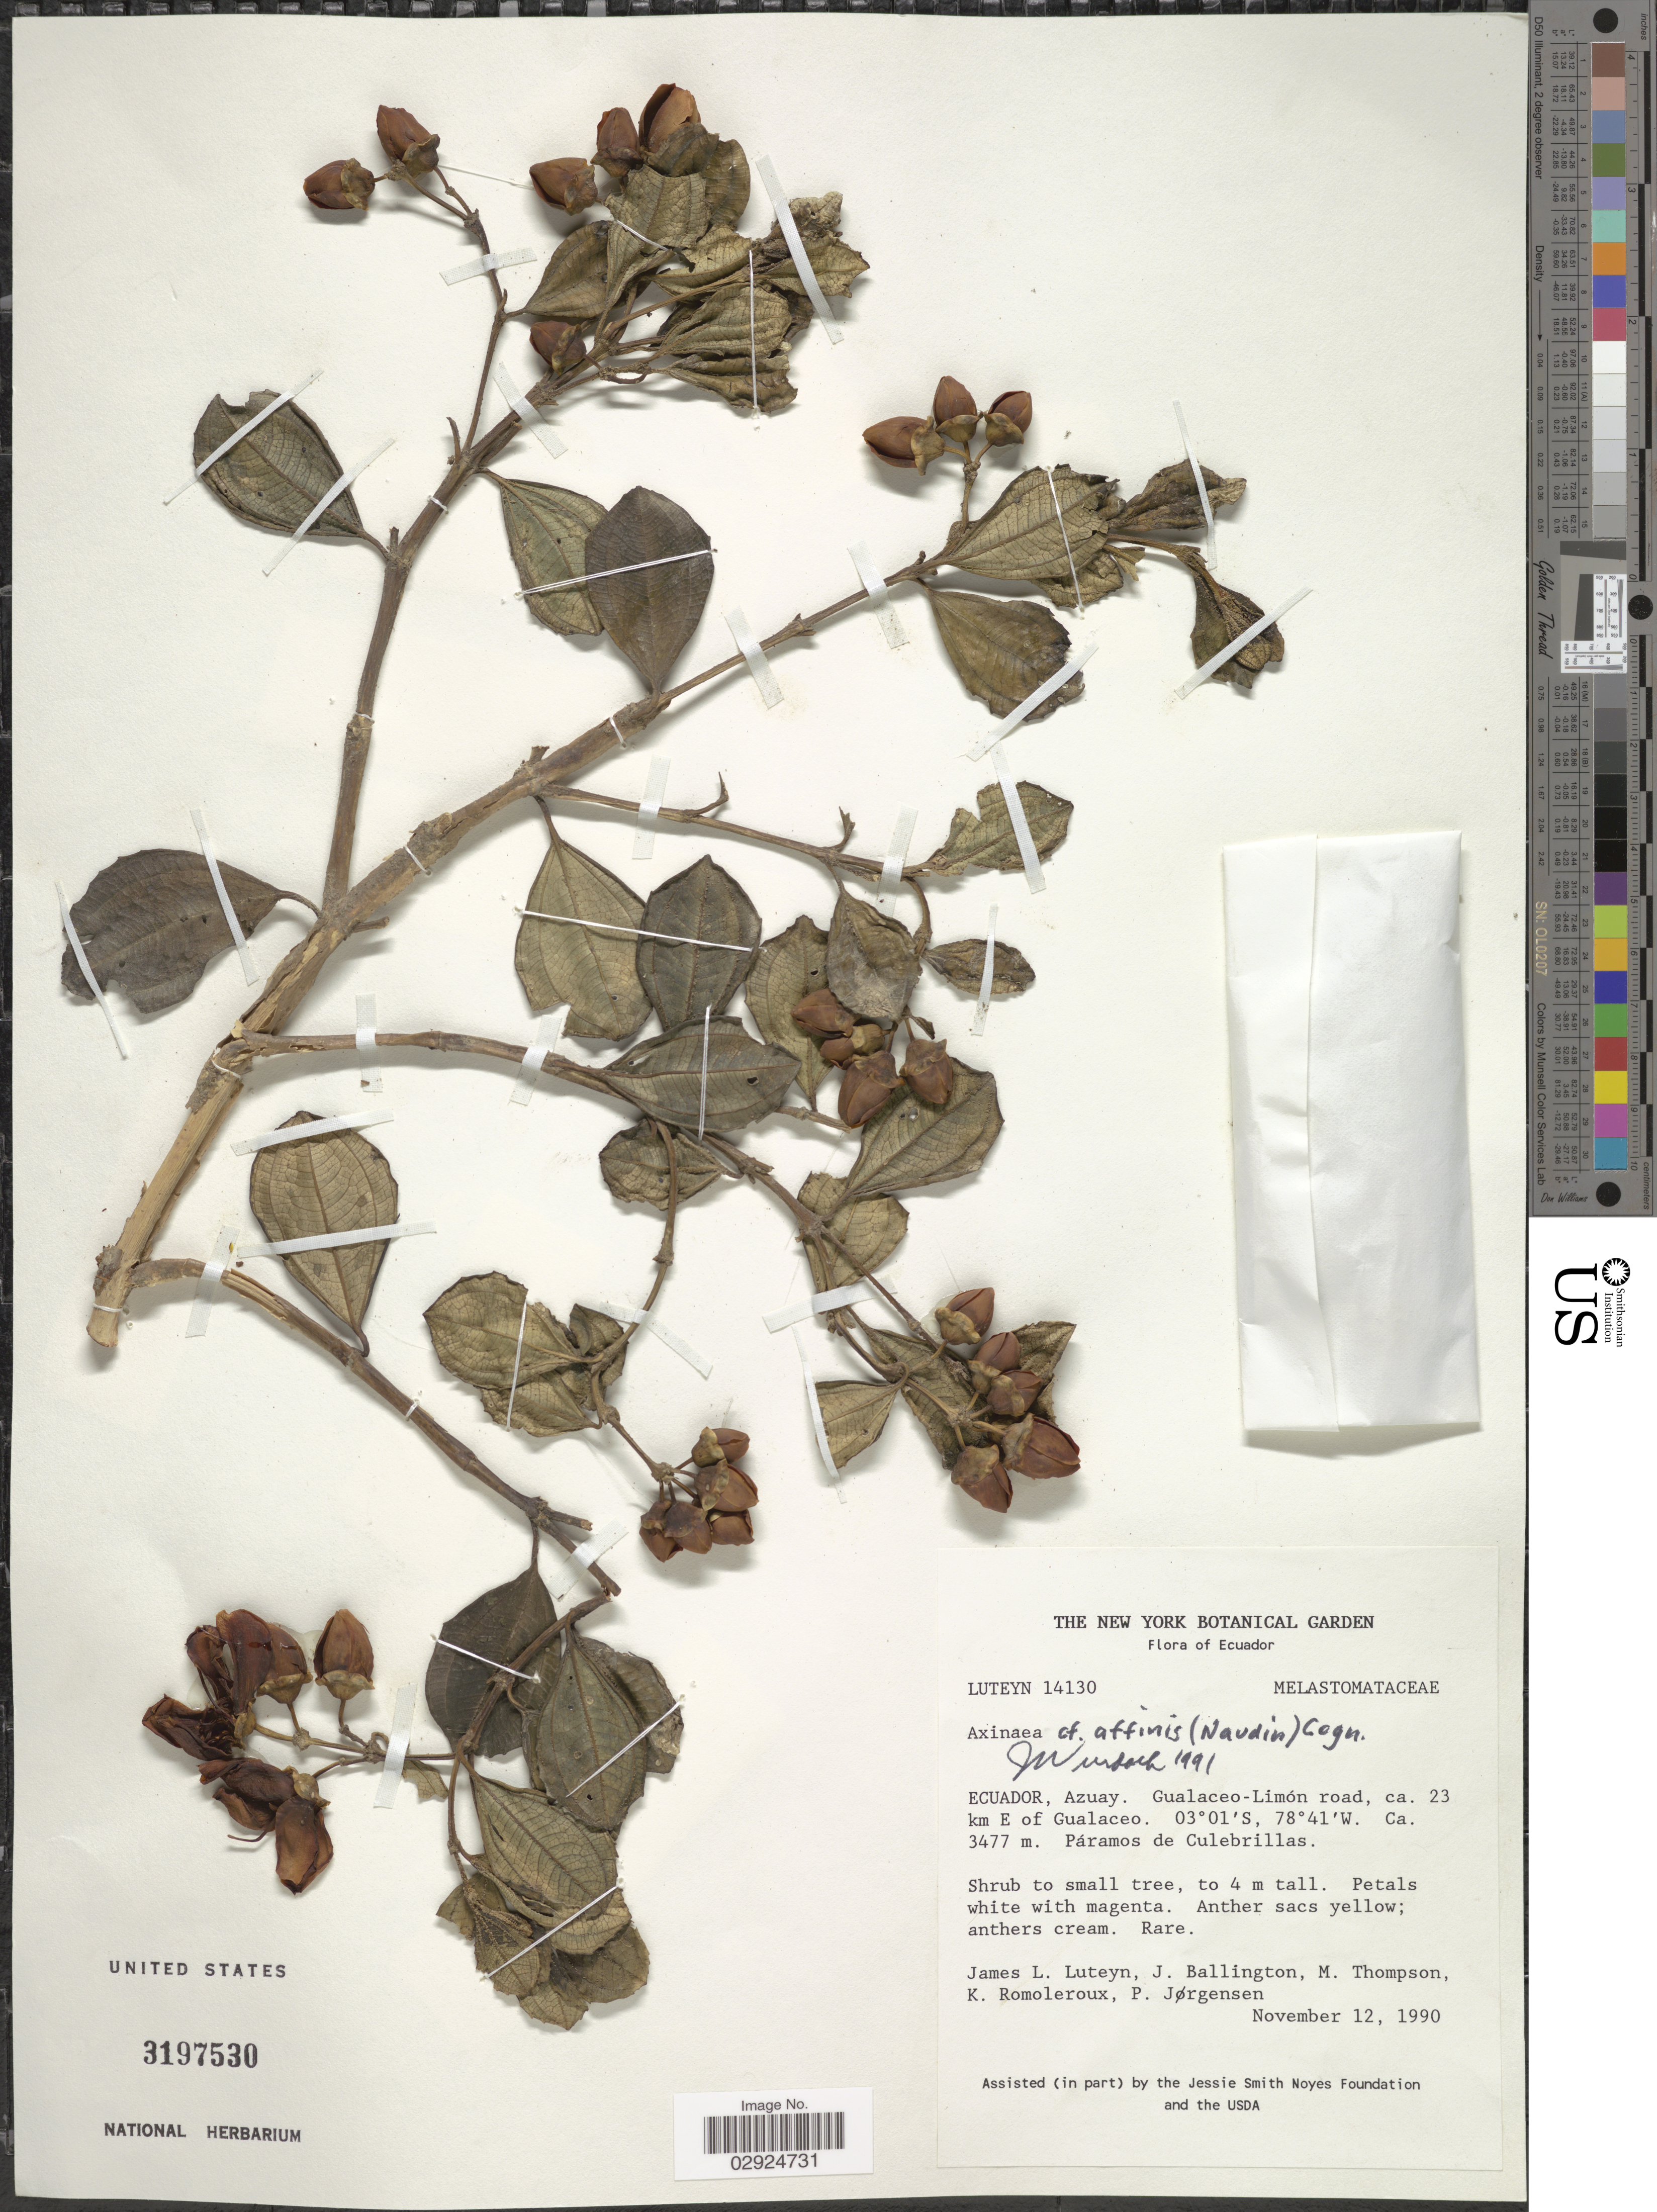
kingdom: Plantae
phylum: Tracheophyta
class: Magnoliopsida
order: Myrtales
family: Melastomataceae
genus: Axinaea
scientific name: Axinaea affinis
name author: (Naudin) Cogn.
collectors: J. L. Luteyn, J. Ballington, M. Thompson, K. Romoleroux & P. Jørgensen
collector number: LUTEYN14130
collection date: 1990-11-12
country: Ecuador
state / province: Azuay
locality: Azuay. Gualaceo-Limón road, ca. 23 km E of Gualaceo. Páramos de Culebrillas.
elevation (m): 3477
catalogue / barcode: US 3197530